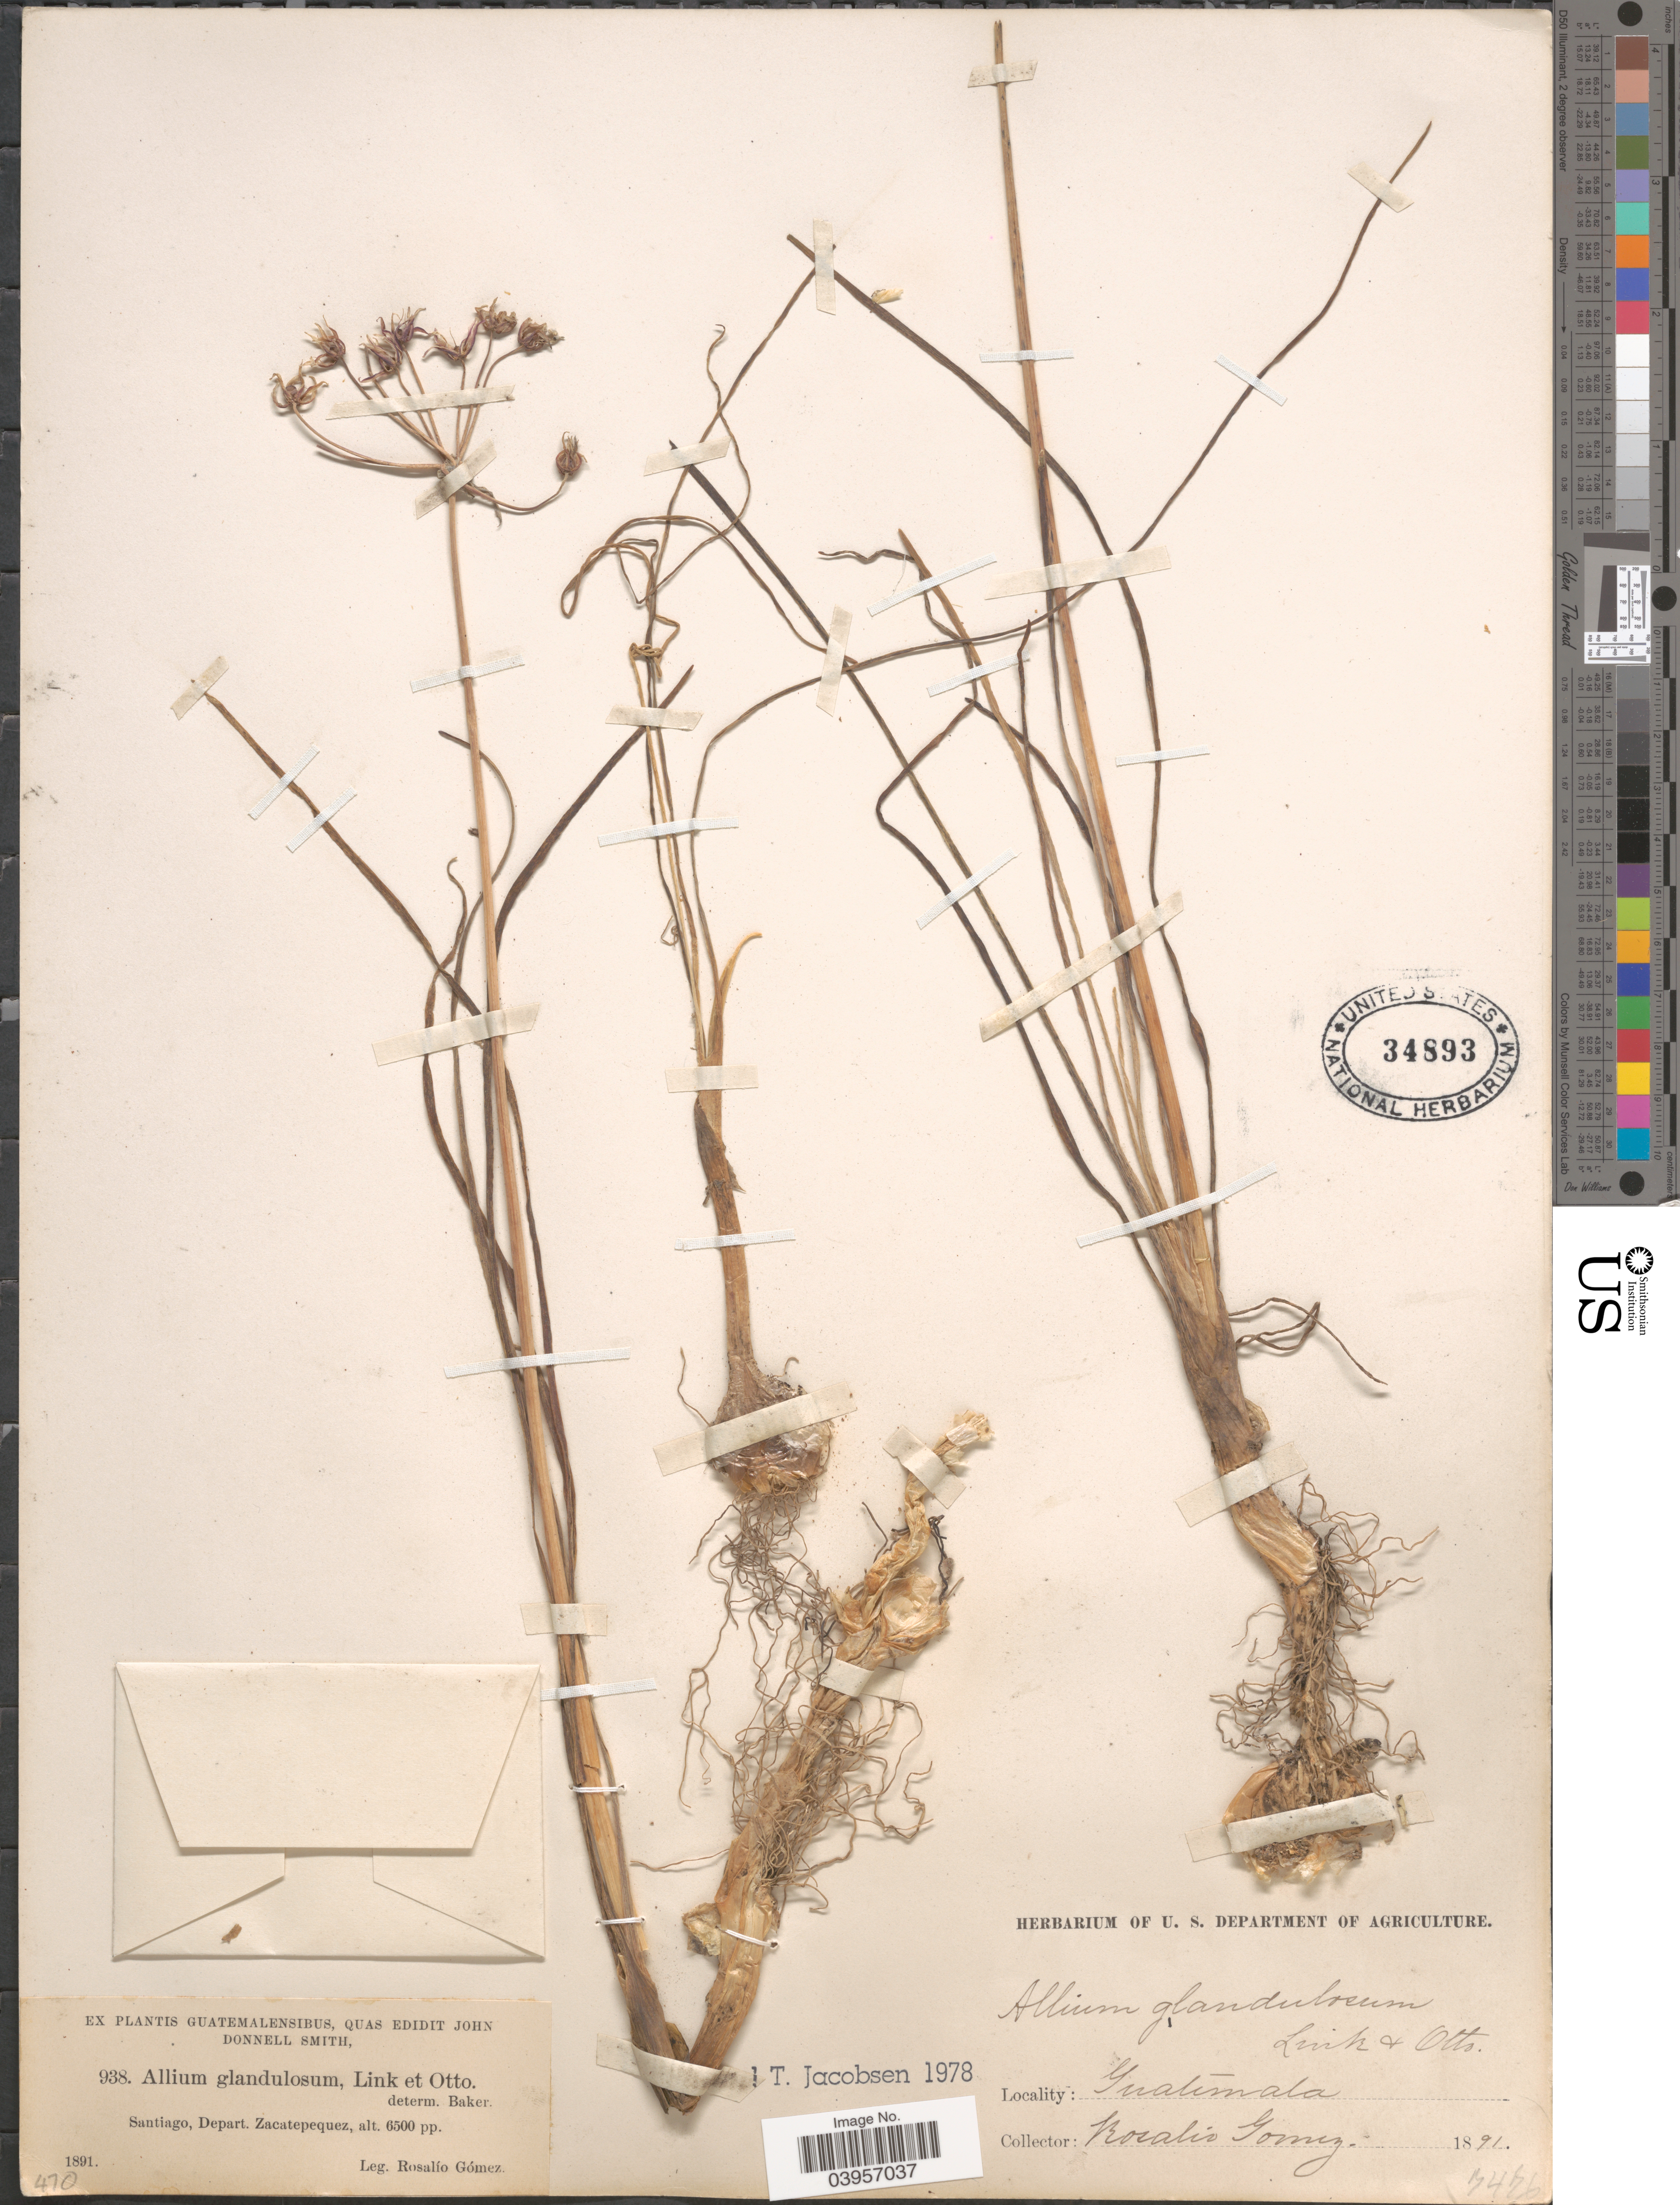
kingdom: Plantae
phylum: Tracheophyta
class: Liliopsida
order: Asparagales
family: Amaryllidaceae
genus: Allium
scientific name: Allium glandulosum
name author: Link & Otto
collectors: R. Gómez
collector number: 938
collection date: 1891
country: Guatemala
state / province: Sacatepequez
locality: Santiago, Depart. Zacatepequez.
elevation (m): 1981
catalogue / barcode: US 34893